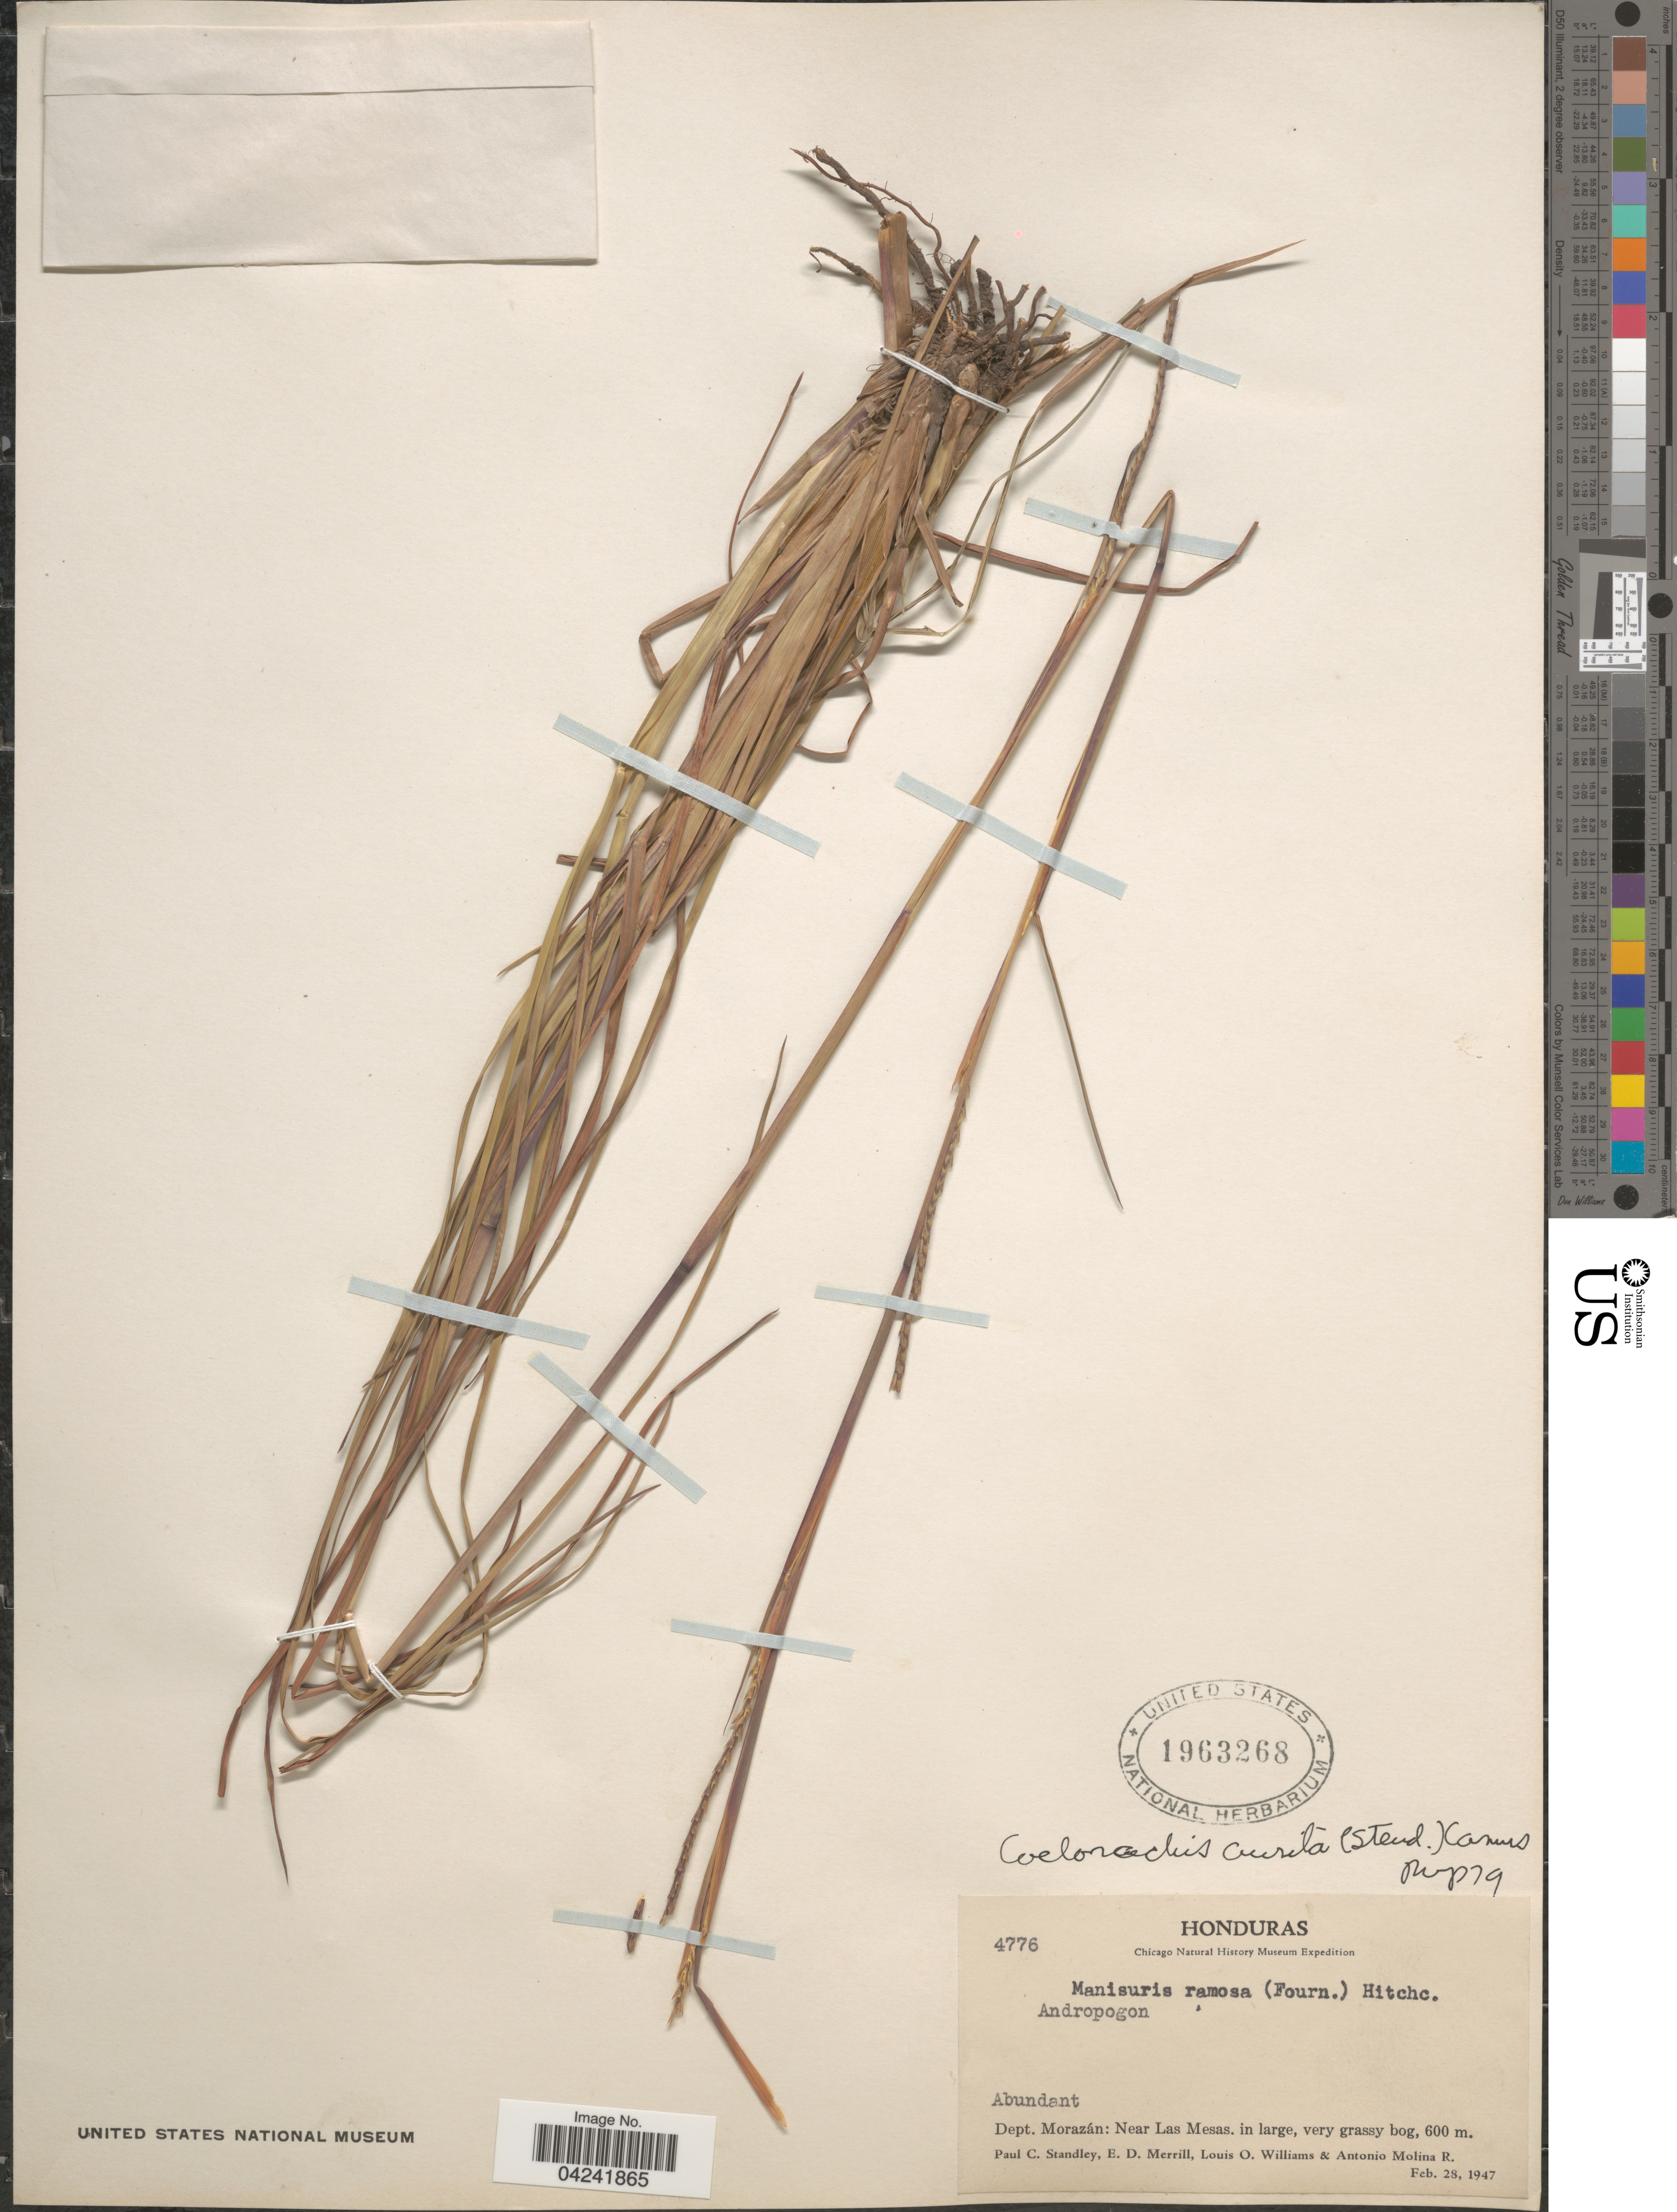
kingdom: Plantae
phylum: Tracheophyta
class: Liliopsida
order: Poales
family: Poaceae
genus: Mnesithea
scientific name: Mnesithea aurita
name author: (Steud.) de Koning & Sosef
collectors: P. C. Standley, E. D. Merrill, L. O. Williams & A. Molina R.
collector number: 4776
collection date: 1947-02-28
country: Honduras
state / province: Fco. Morazán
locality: Chicago Natural History Museum Expedition. Dept. Morazán: Near Las Mesas. In large, very grassy bog.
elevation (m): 600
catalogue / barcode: US 1963268